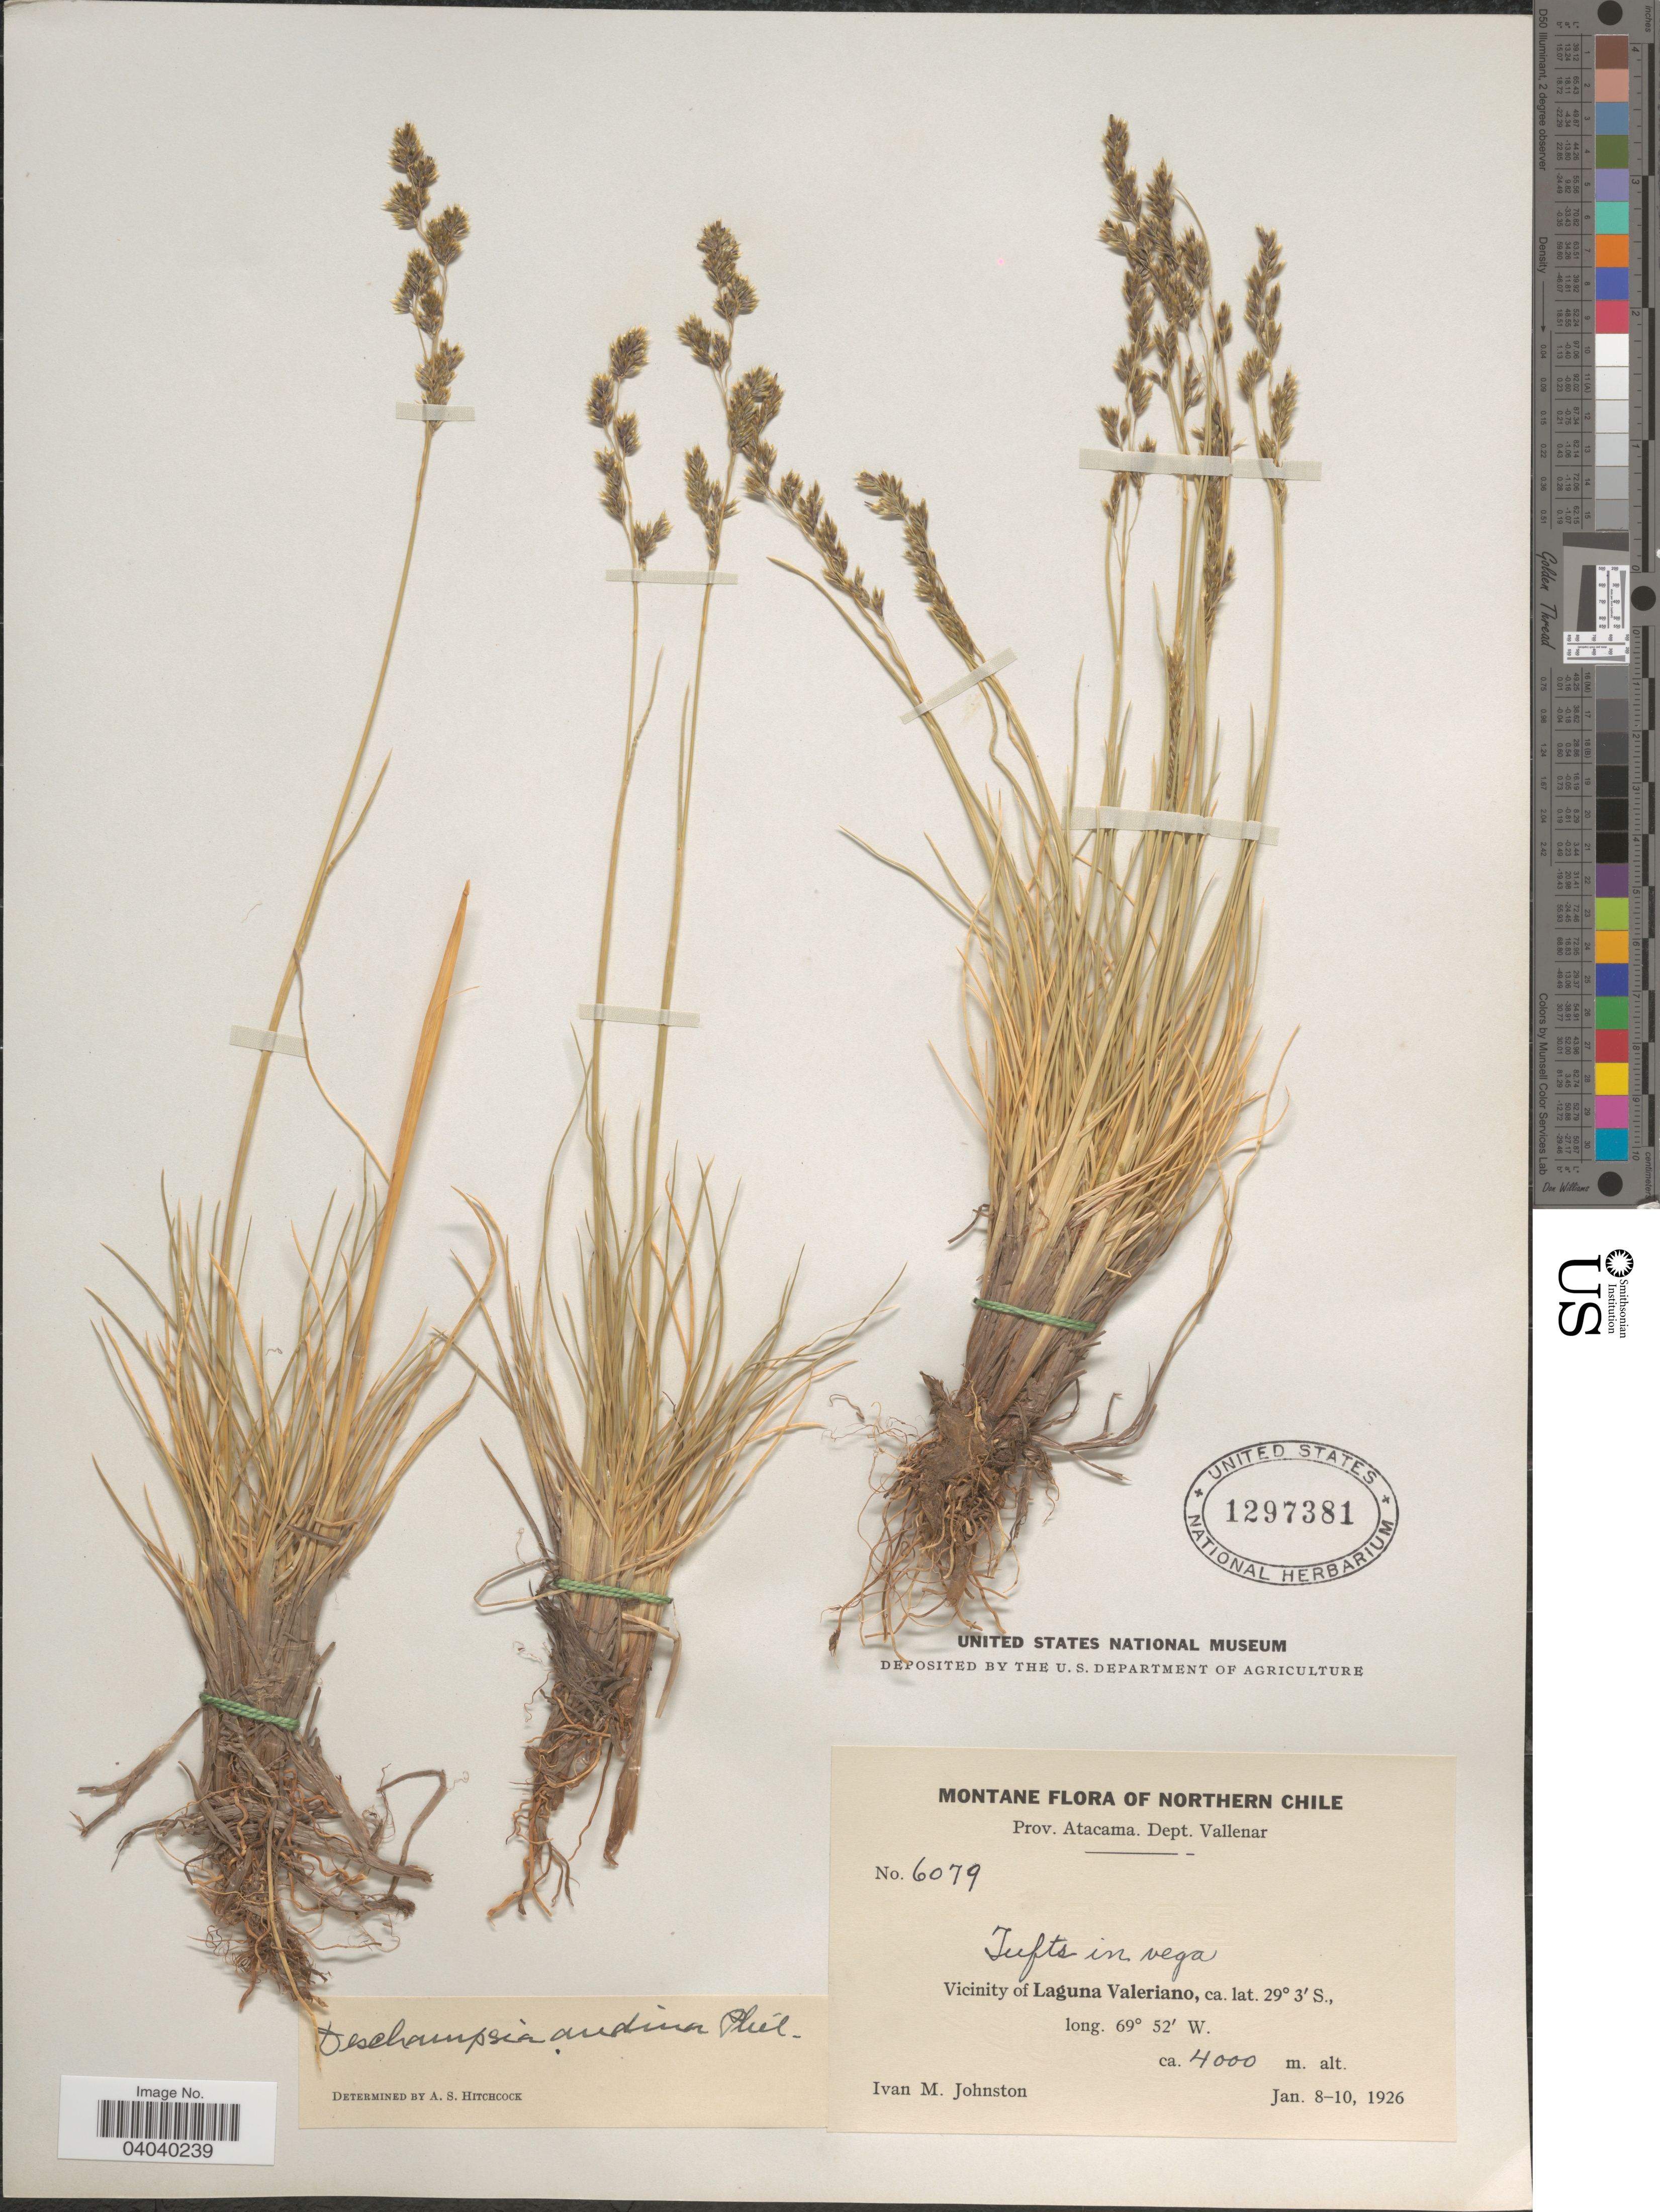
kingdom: Plantae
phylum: Tracheophyta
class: Liliopsida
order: Poales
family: Poaceae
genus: Deschampsia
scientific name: Deschampsia sp.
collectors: I.M. Johnston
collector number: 6079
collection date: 1926-01-08/1926-01-10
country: Chile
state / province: Atacama (III)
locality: Northern Chile. Dept. Vallenar. Vicinity of Laguna Valeriano.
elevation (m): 4000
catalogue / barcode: US 1297381